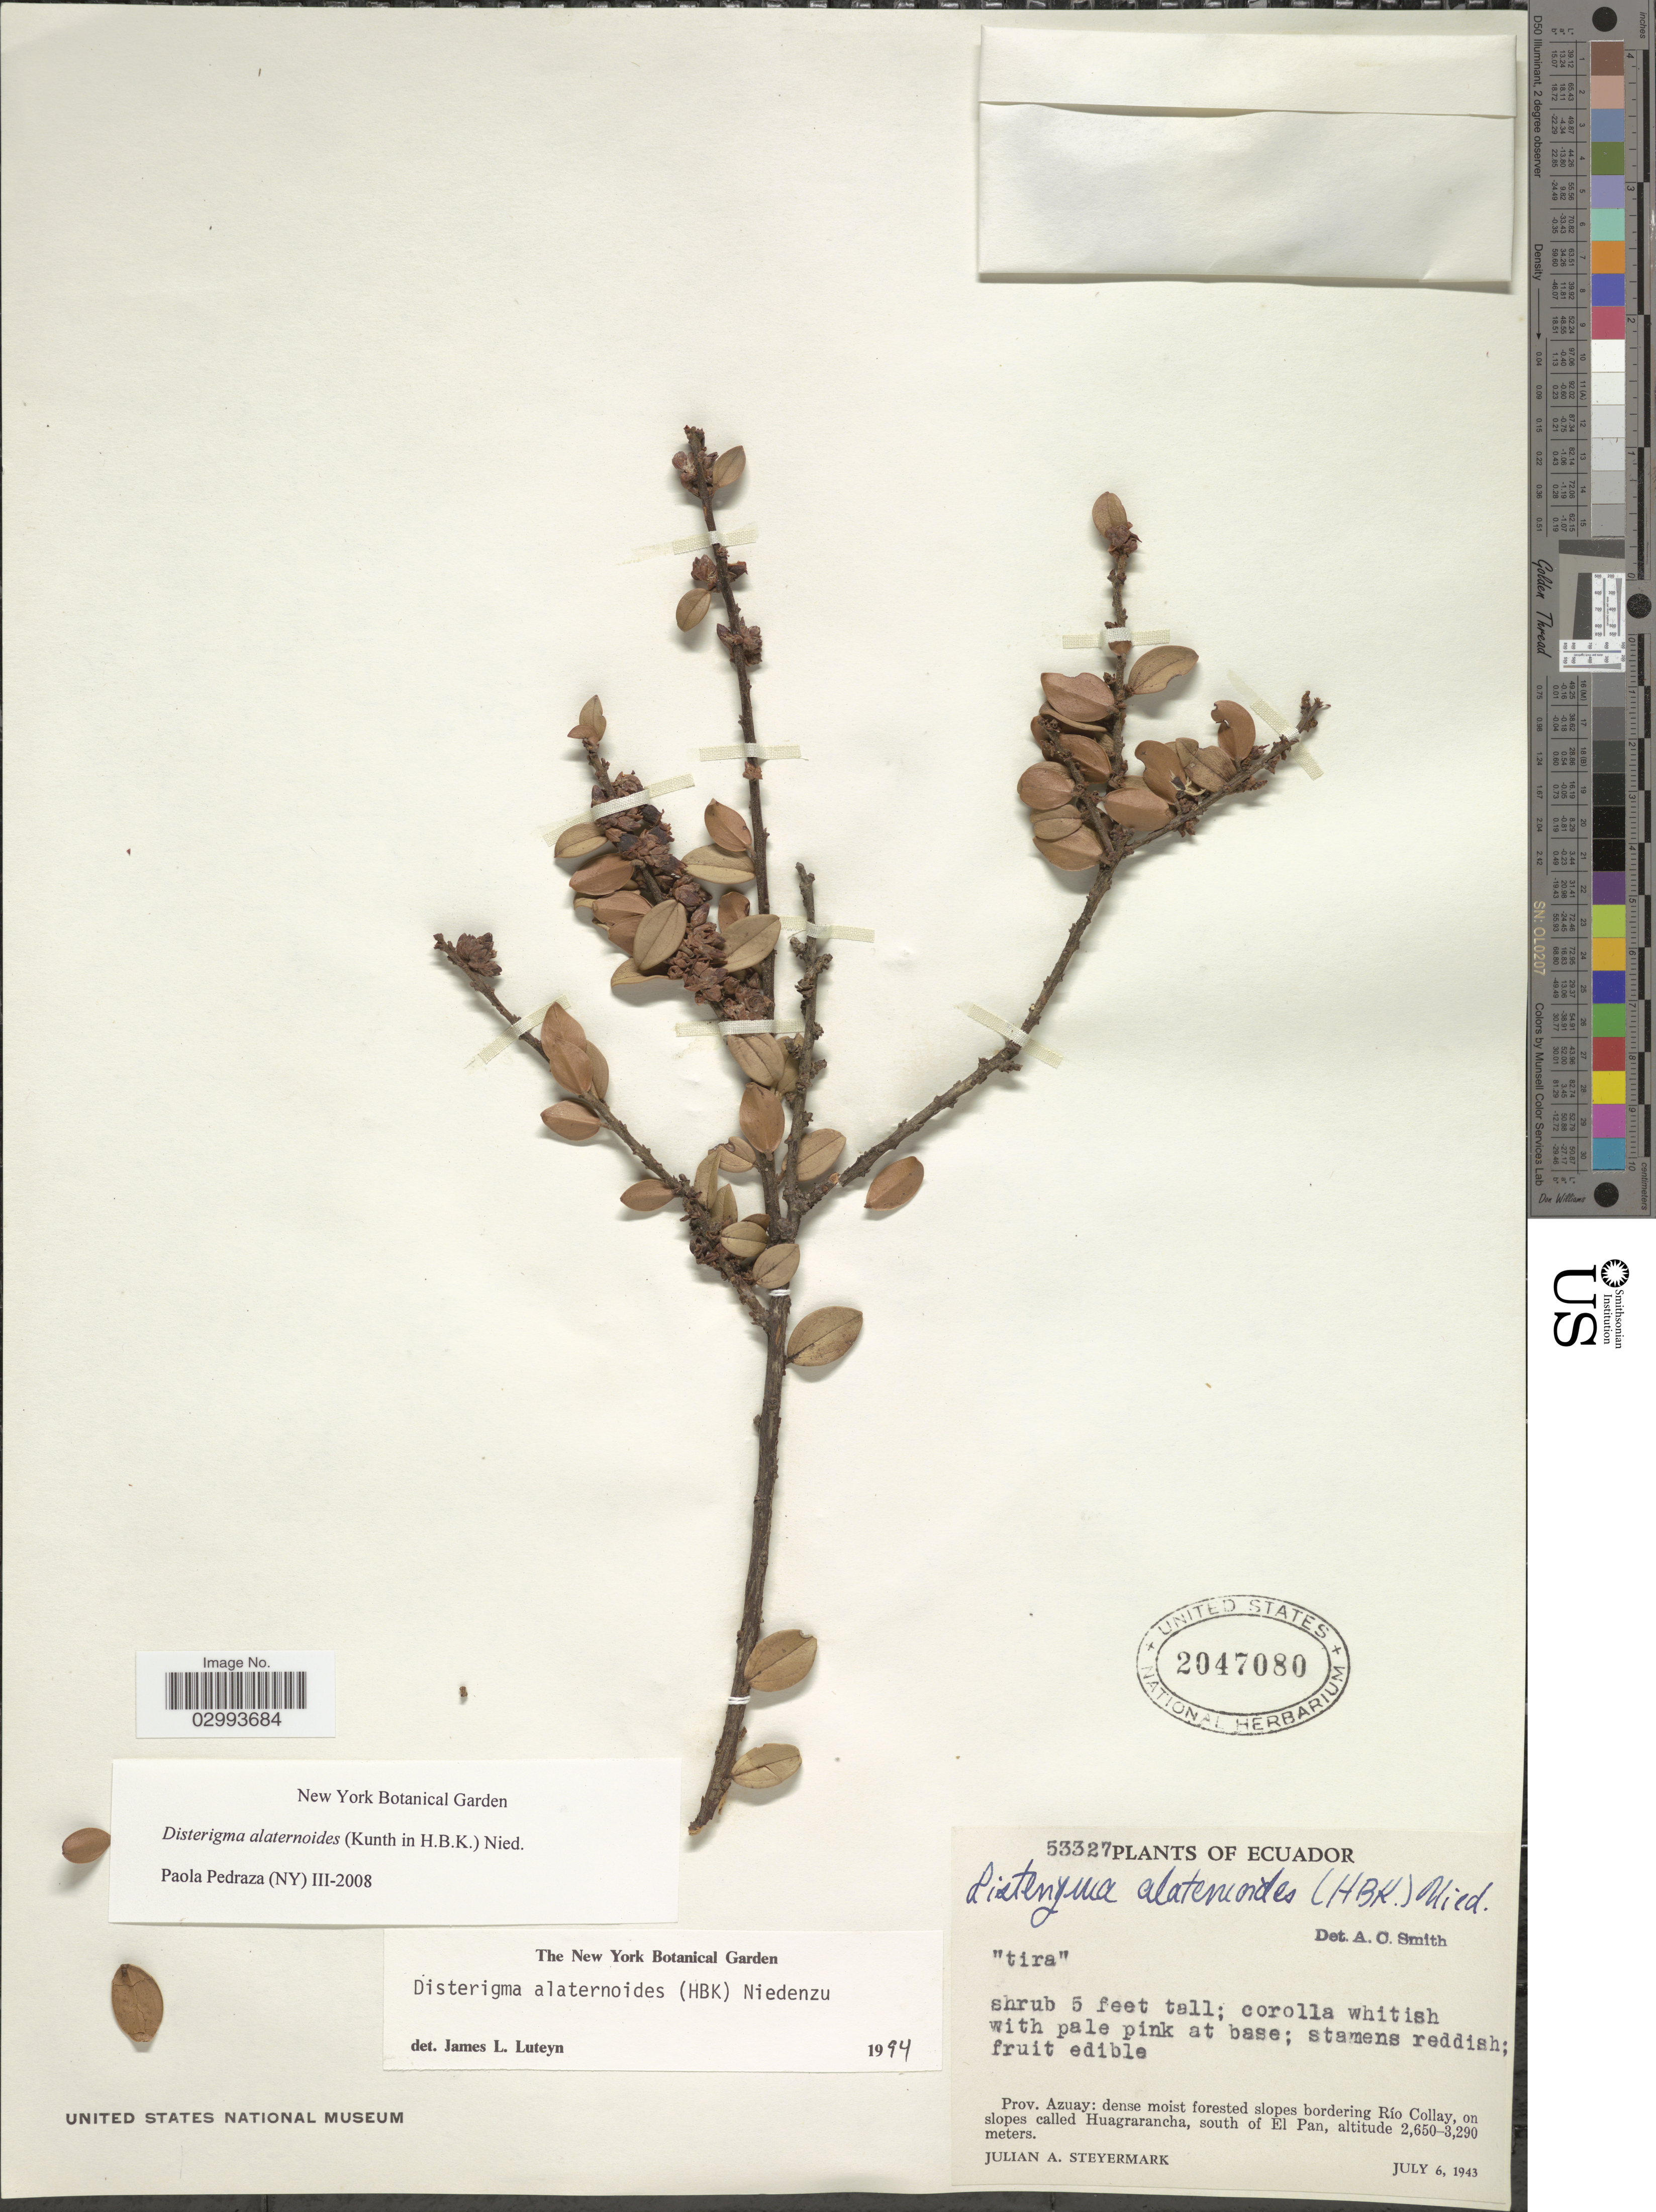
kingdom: Plantae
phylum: Tracheophyta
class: Magnoliopsida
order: Ericales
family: Ericaceae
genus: Disterigma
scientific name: Disterigma alaternoides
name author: (Kunth) Nied.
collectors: J. Steyermark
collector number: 53327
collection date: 1943-07-06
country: Ecuador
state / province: Azuay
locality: Dense moist forested slopes bordering Río Collay, on slopes called Huagrarancha, south of El Pan.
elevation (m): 2650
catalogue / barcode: US 2047080